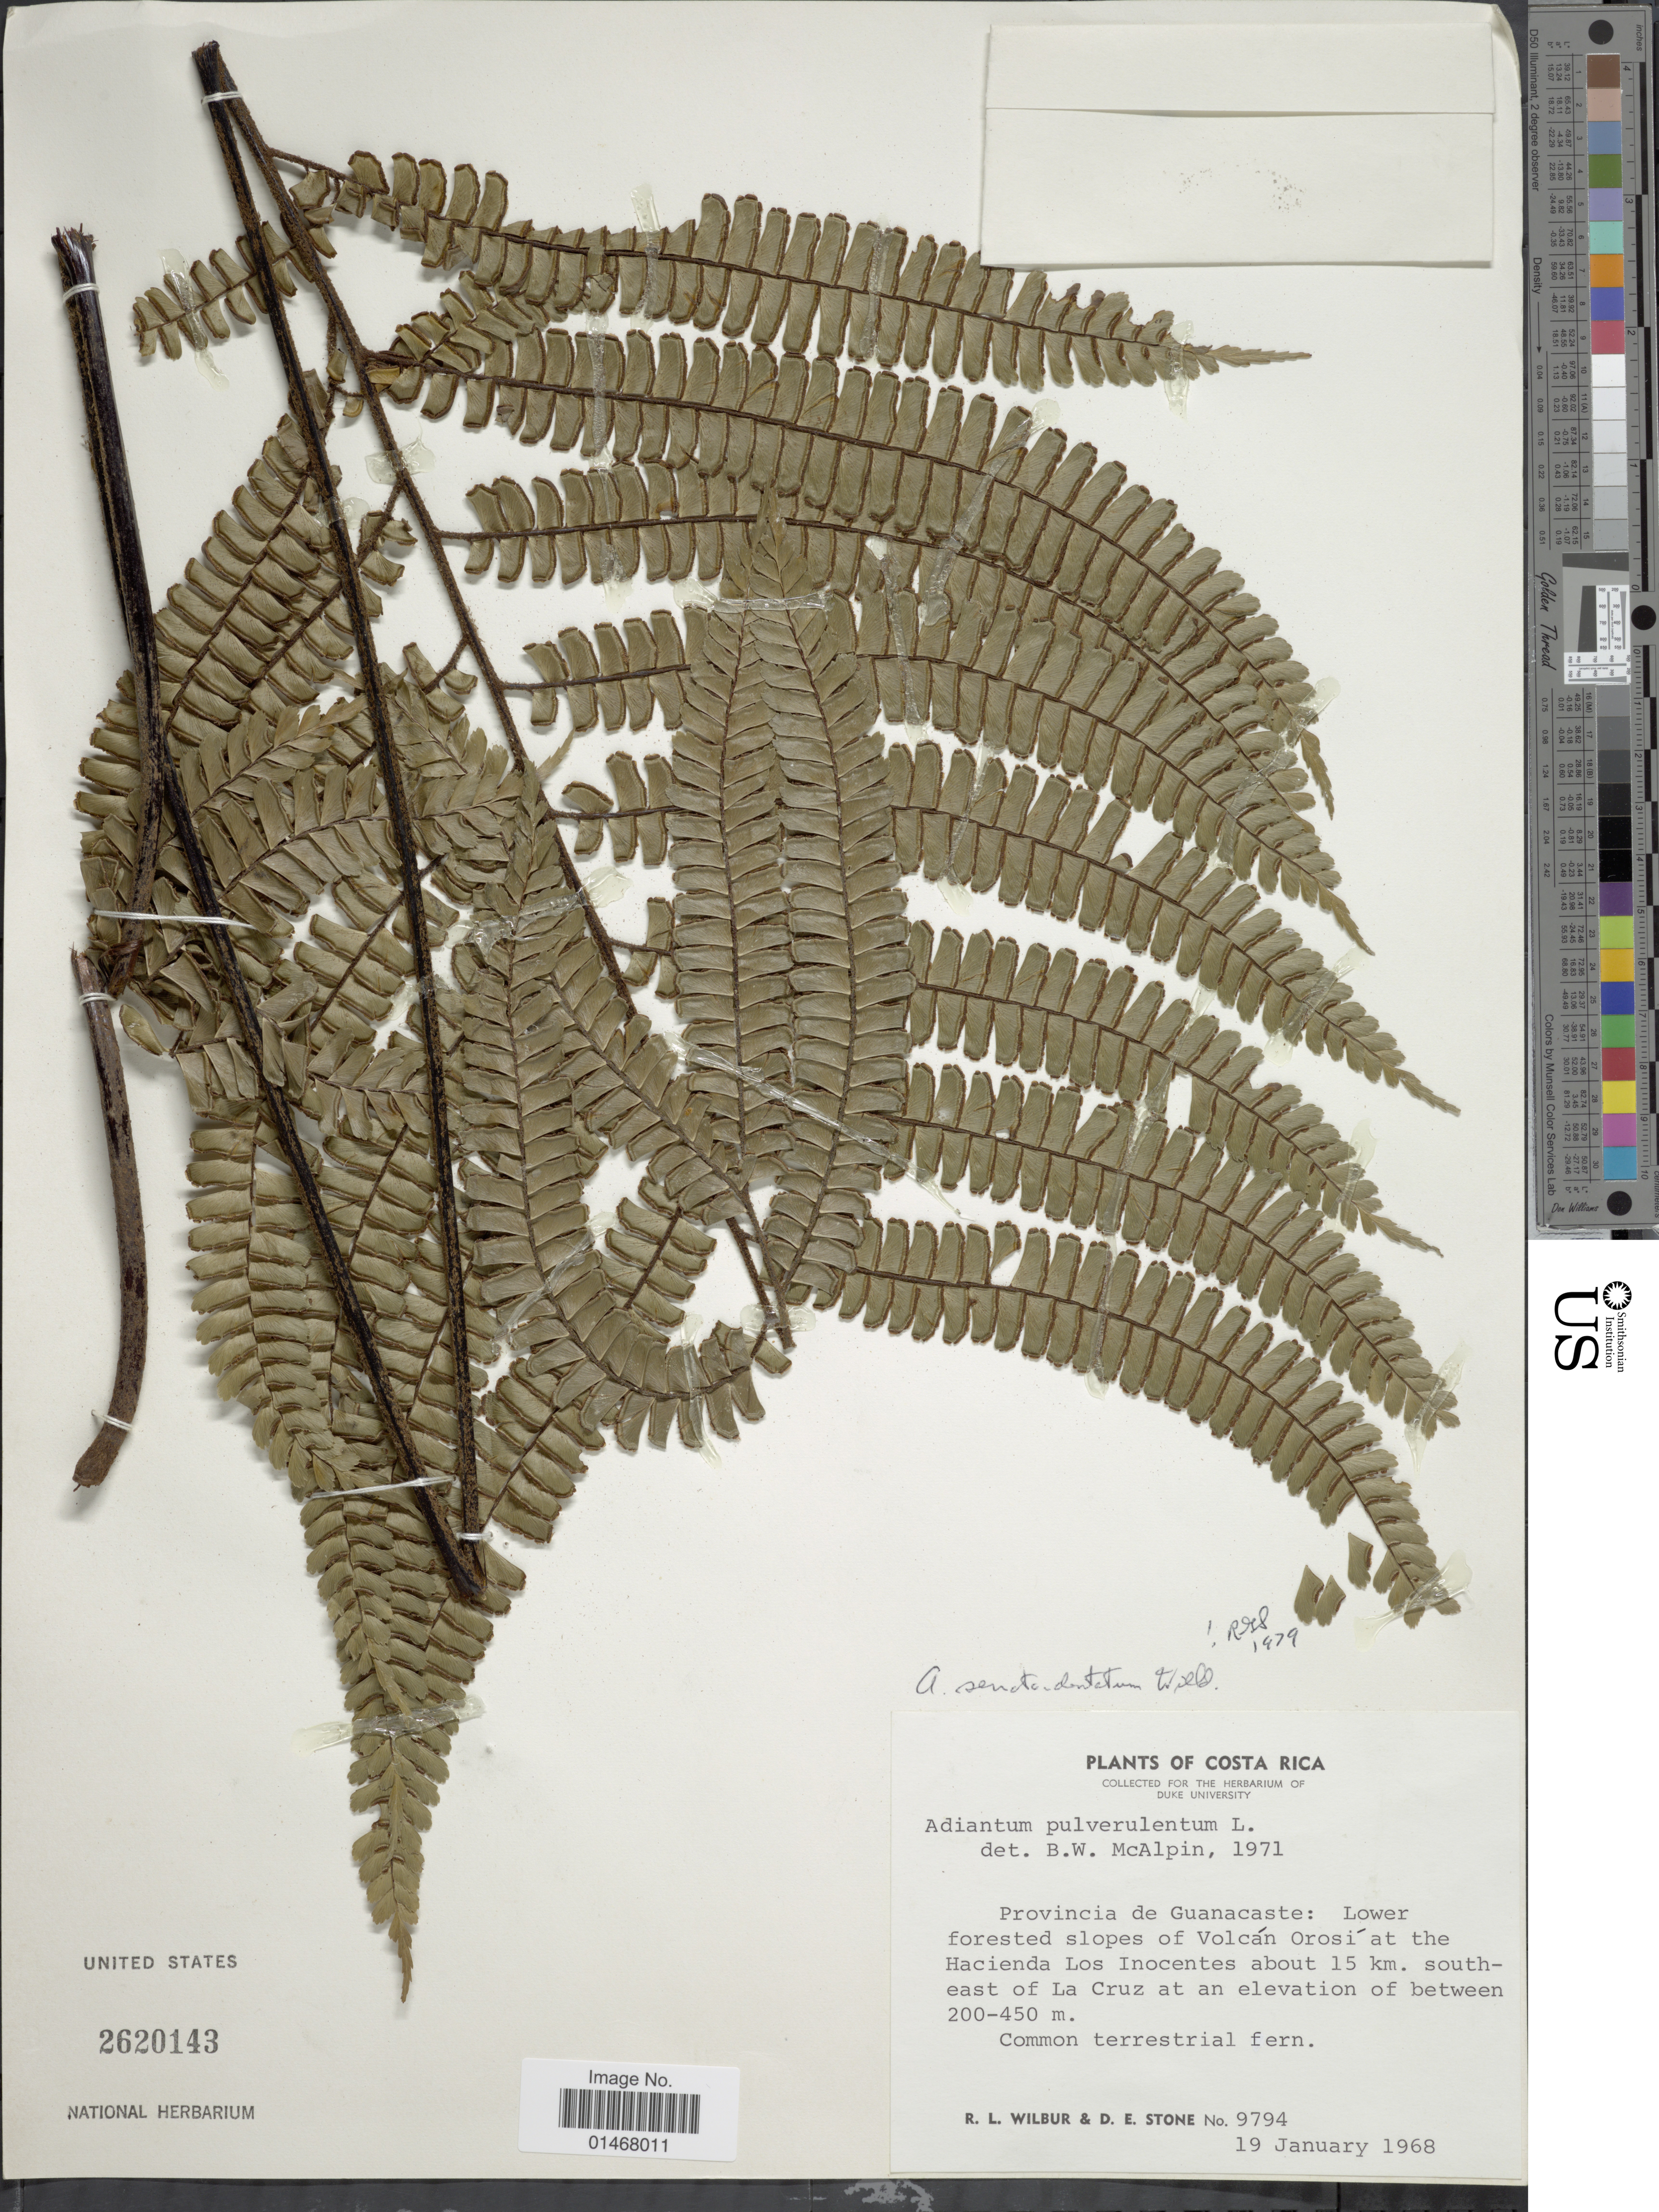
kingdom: Plantae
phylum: Tracheophyta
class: Polypodiopsida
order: Polypodiales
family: Pteridaceae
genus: Adiantum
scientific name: Adiantum serratodentatum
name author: Humb. & Bonpl. ex Willd.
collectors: R. L. Wilbur & D. E. Stone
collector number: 9794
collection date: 1968-01-19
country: Costa Rica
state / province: Guanacaste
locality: Lower forested slopes of Volcán Orosí at the Hacienda Los Inocentes about 15 km. south-east of La Cruz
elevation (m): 200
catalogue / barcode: US 2620143